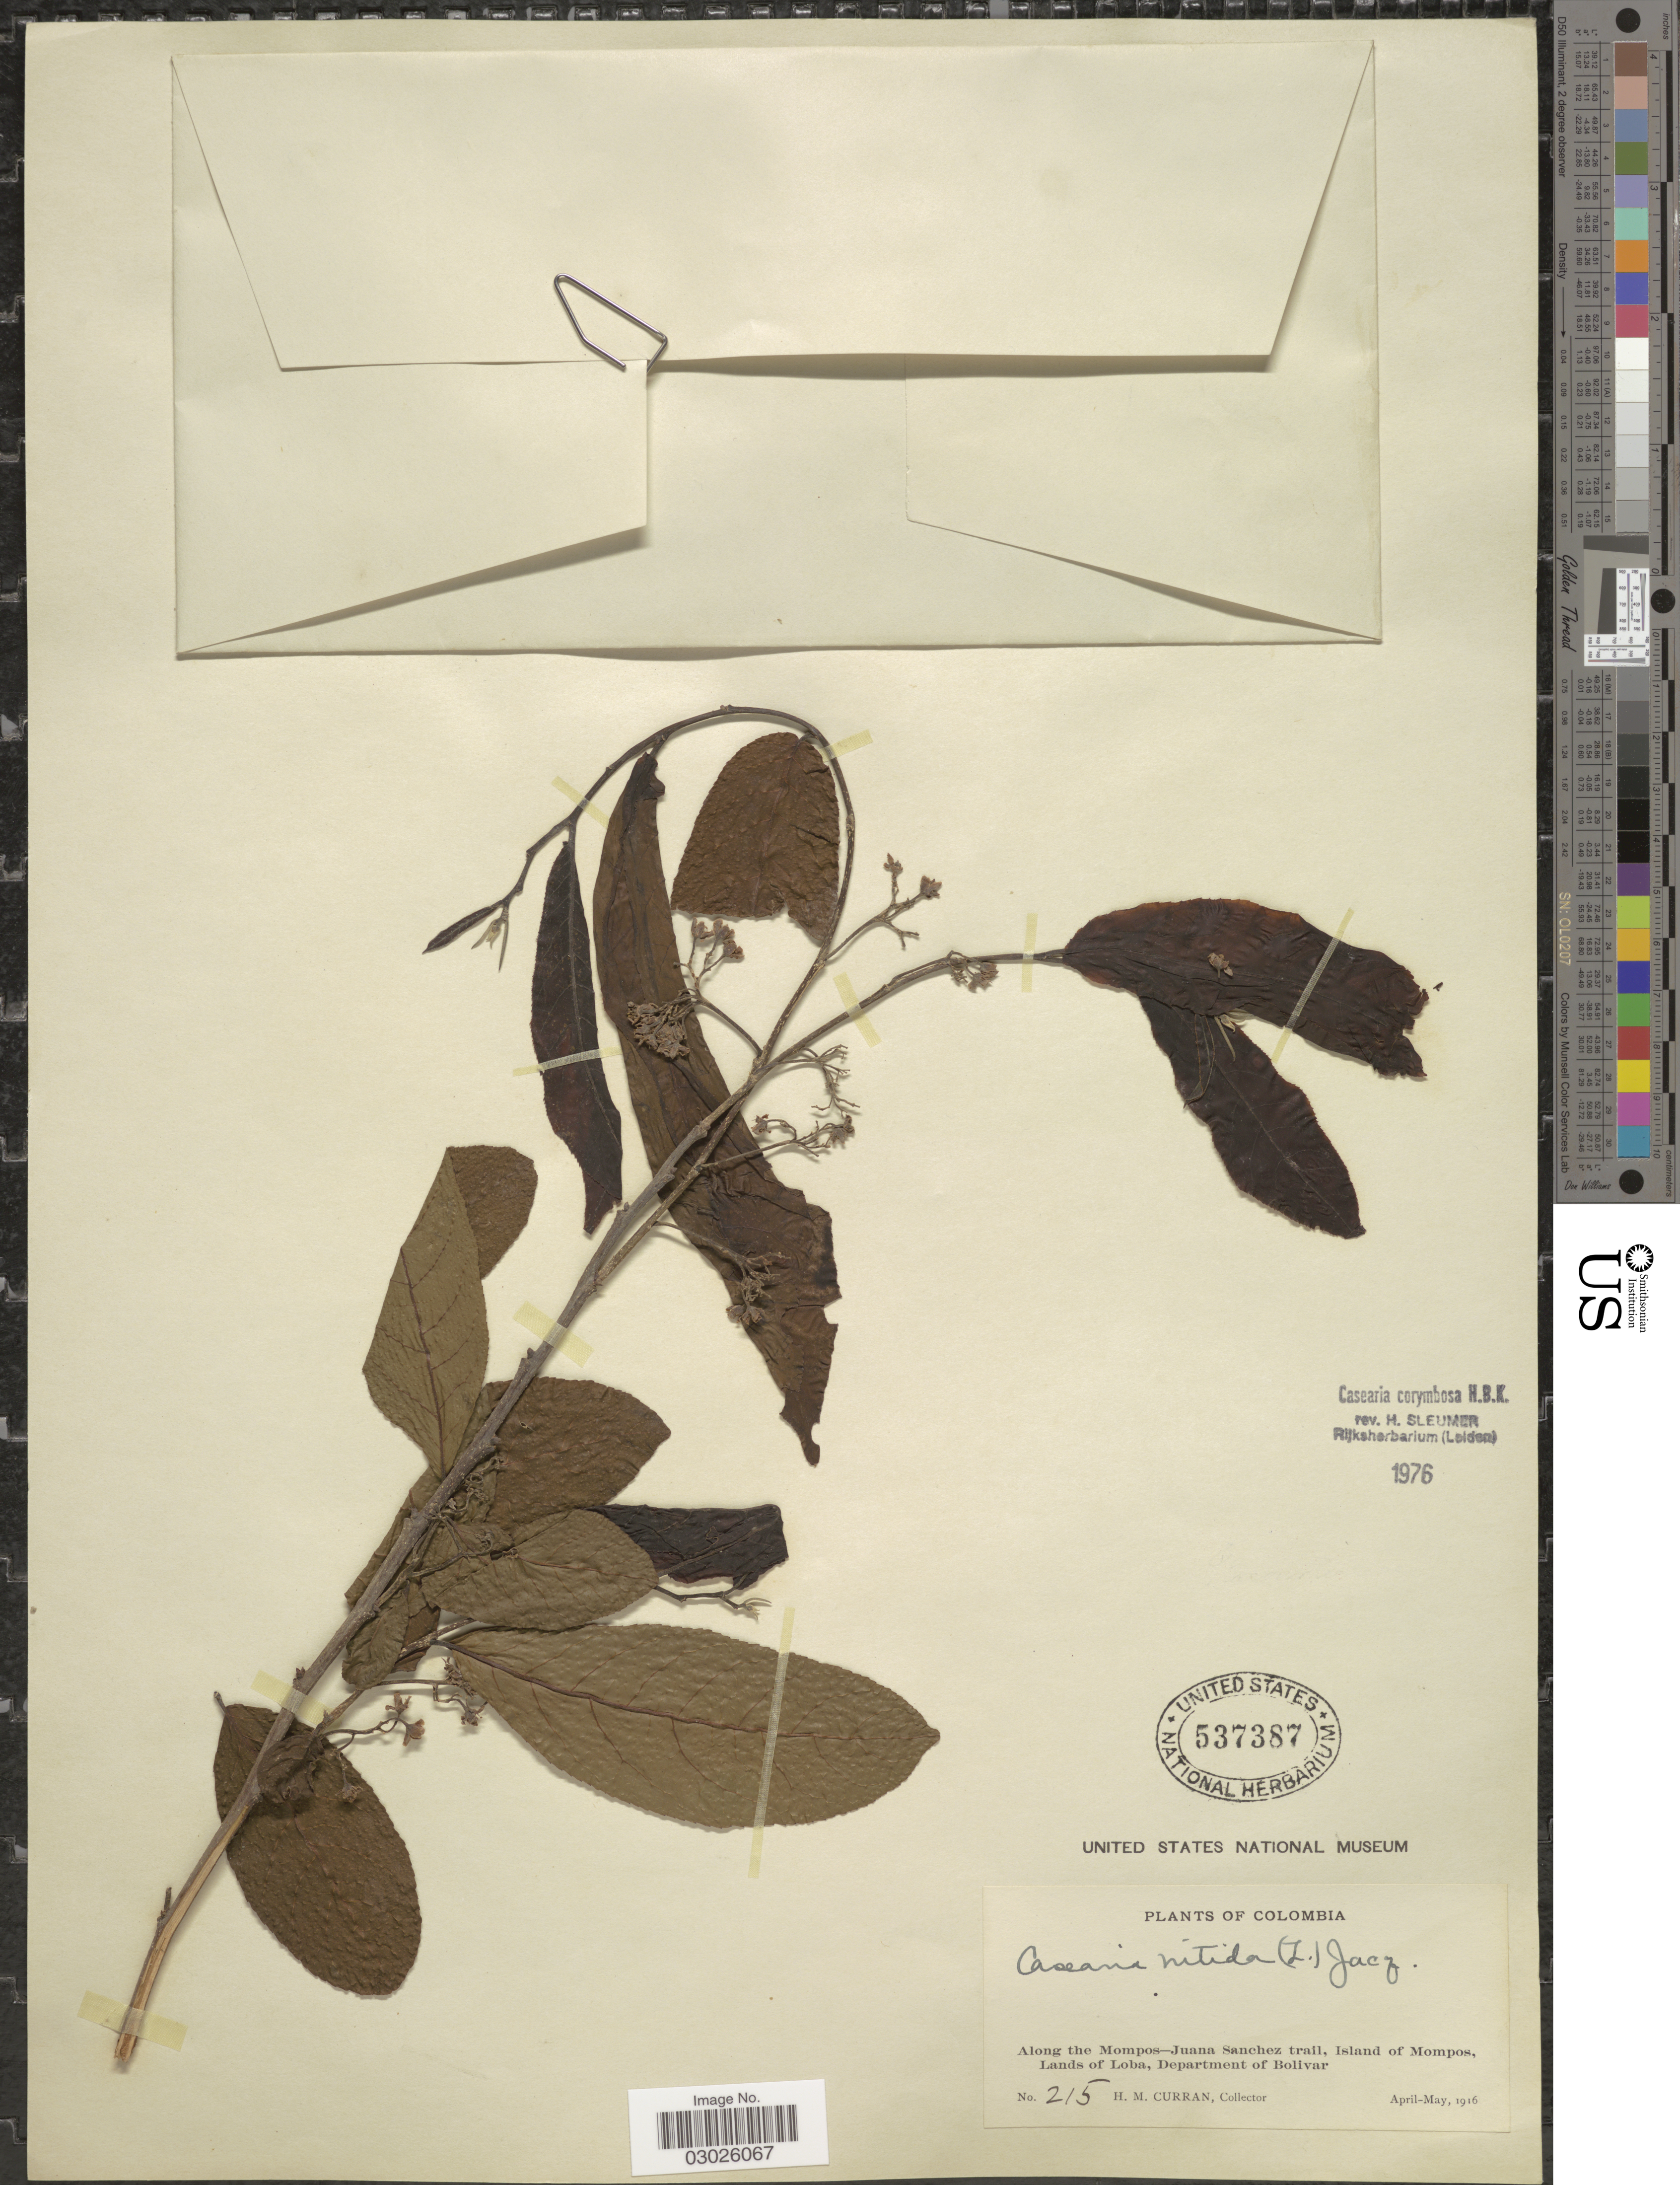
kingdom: Plantae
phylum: Tracheophyta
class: Magnoliopsida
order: Malpighiales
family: Salicaceae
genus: Casearia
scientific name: Casearia corymbosa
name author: Kunth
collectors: H. M. Curran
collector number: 215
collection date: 1916-04/1916-05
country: Colombia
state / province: Bolívar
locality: Along the Mompos-Juana Sanchez trail, Island of Mompos, Lands of Loba, Department of Bolivar.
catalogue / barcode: US 537387